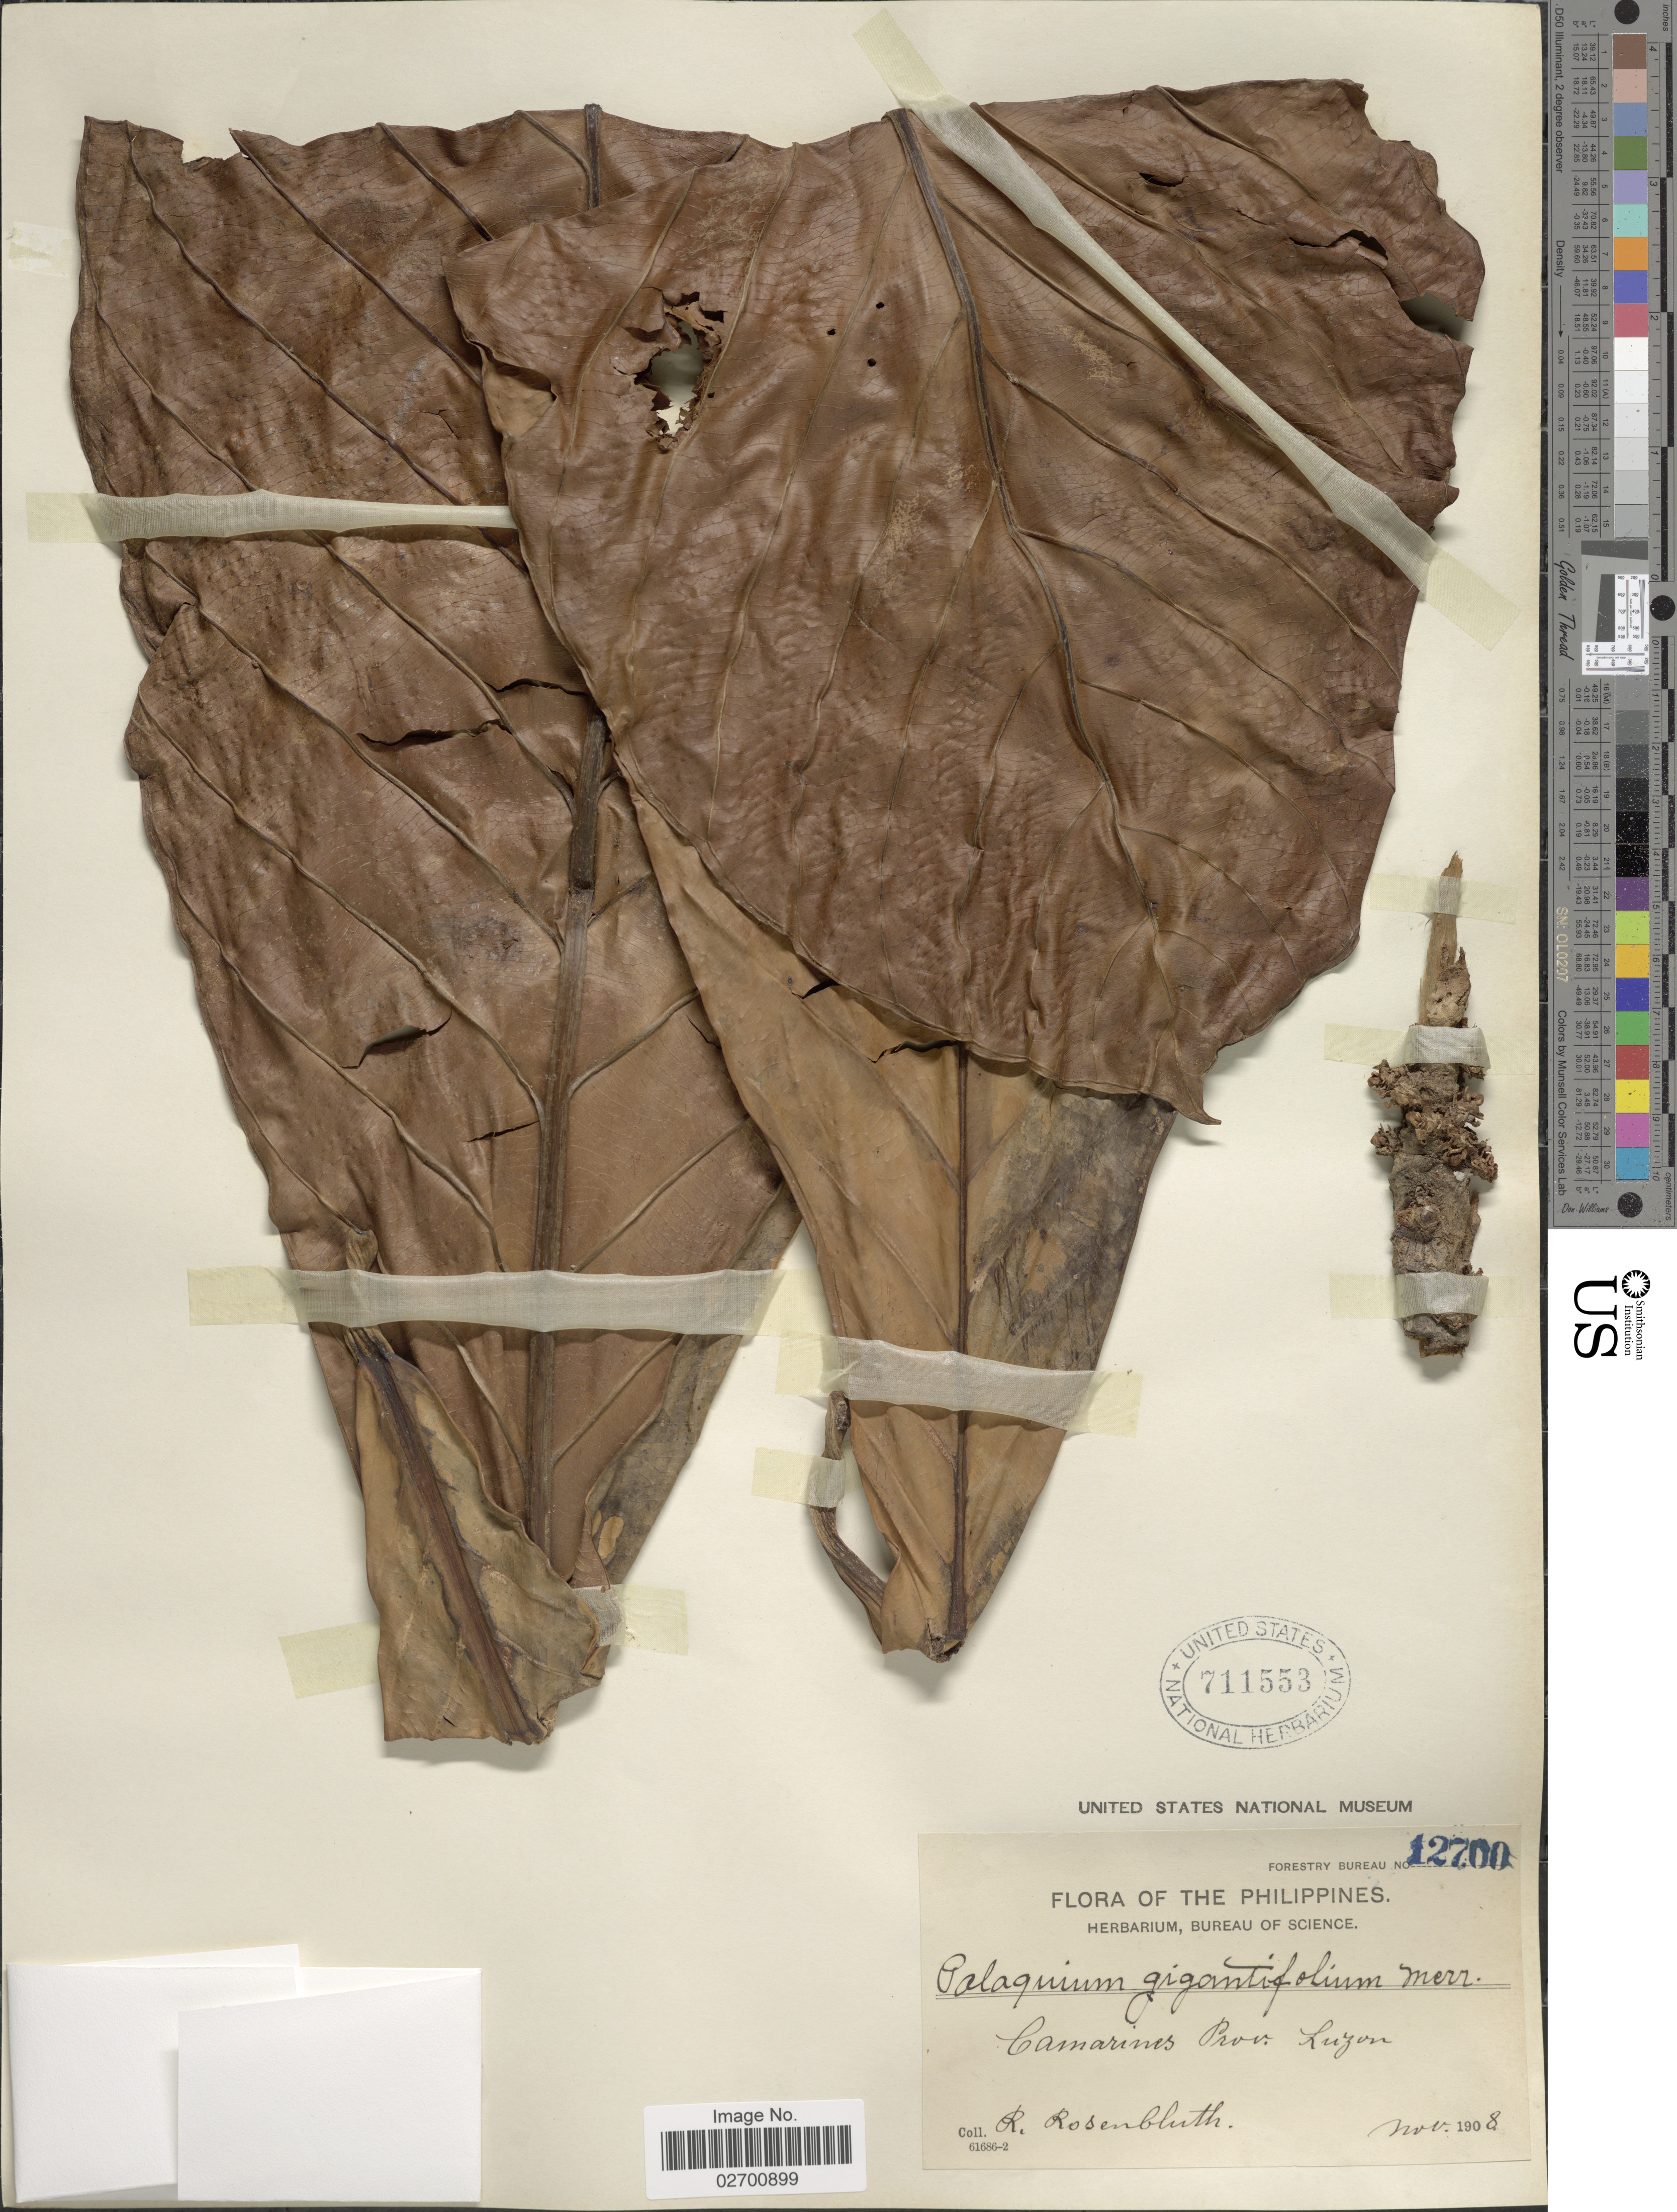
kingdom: Plantae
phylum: Tracheophyta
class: Magnoliopsida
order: Ericales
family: Sapotaceae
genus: Palaquium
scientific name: Palaquium gigantifolium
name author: Merr.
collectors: R. Rosenbluth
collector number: Forestry Bureau 12700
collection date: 1908-11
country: Philippines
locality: Camarines. Prov. Luzon.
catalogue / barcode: US 711553